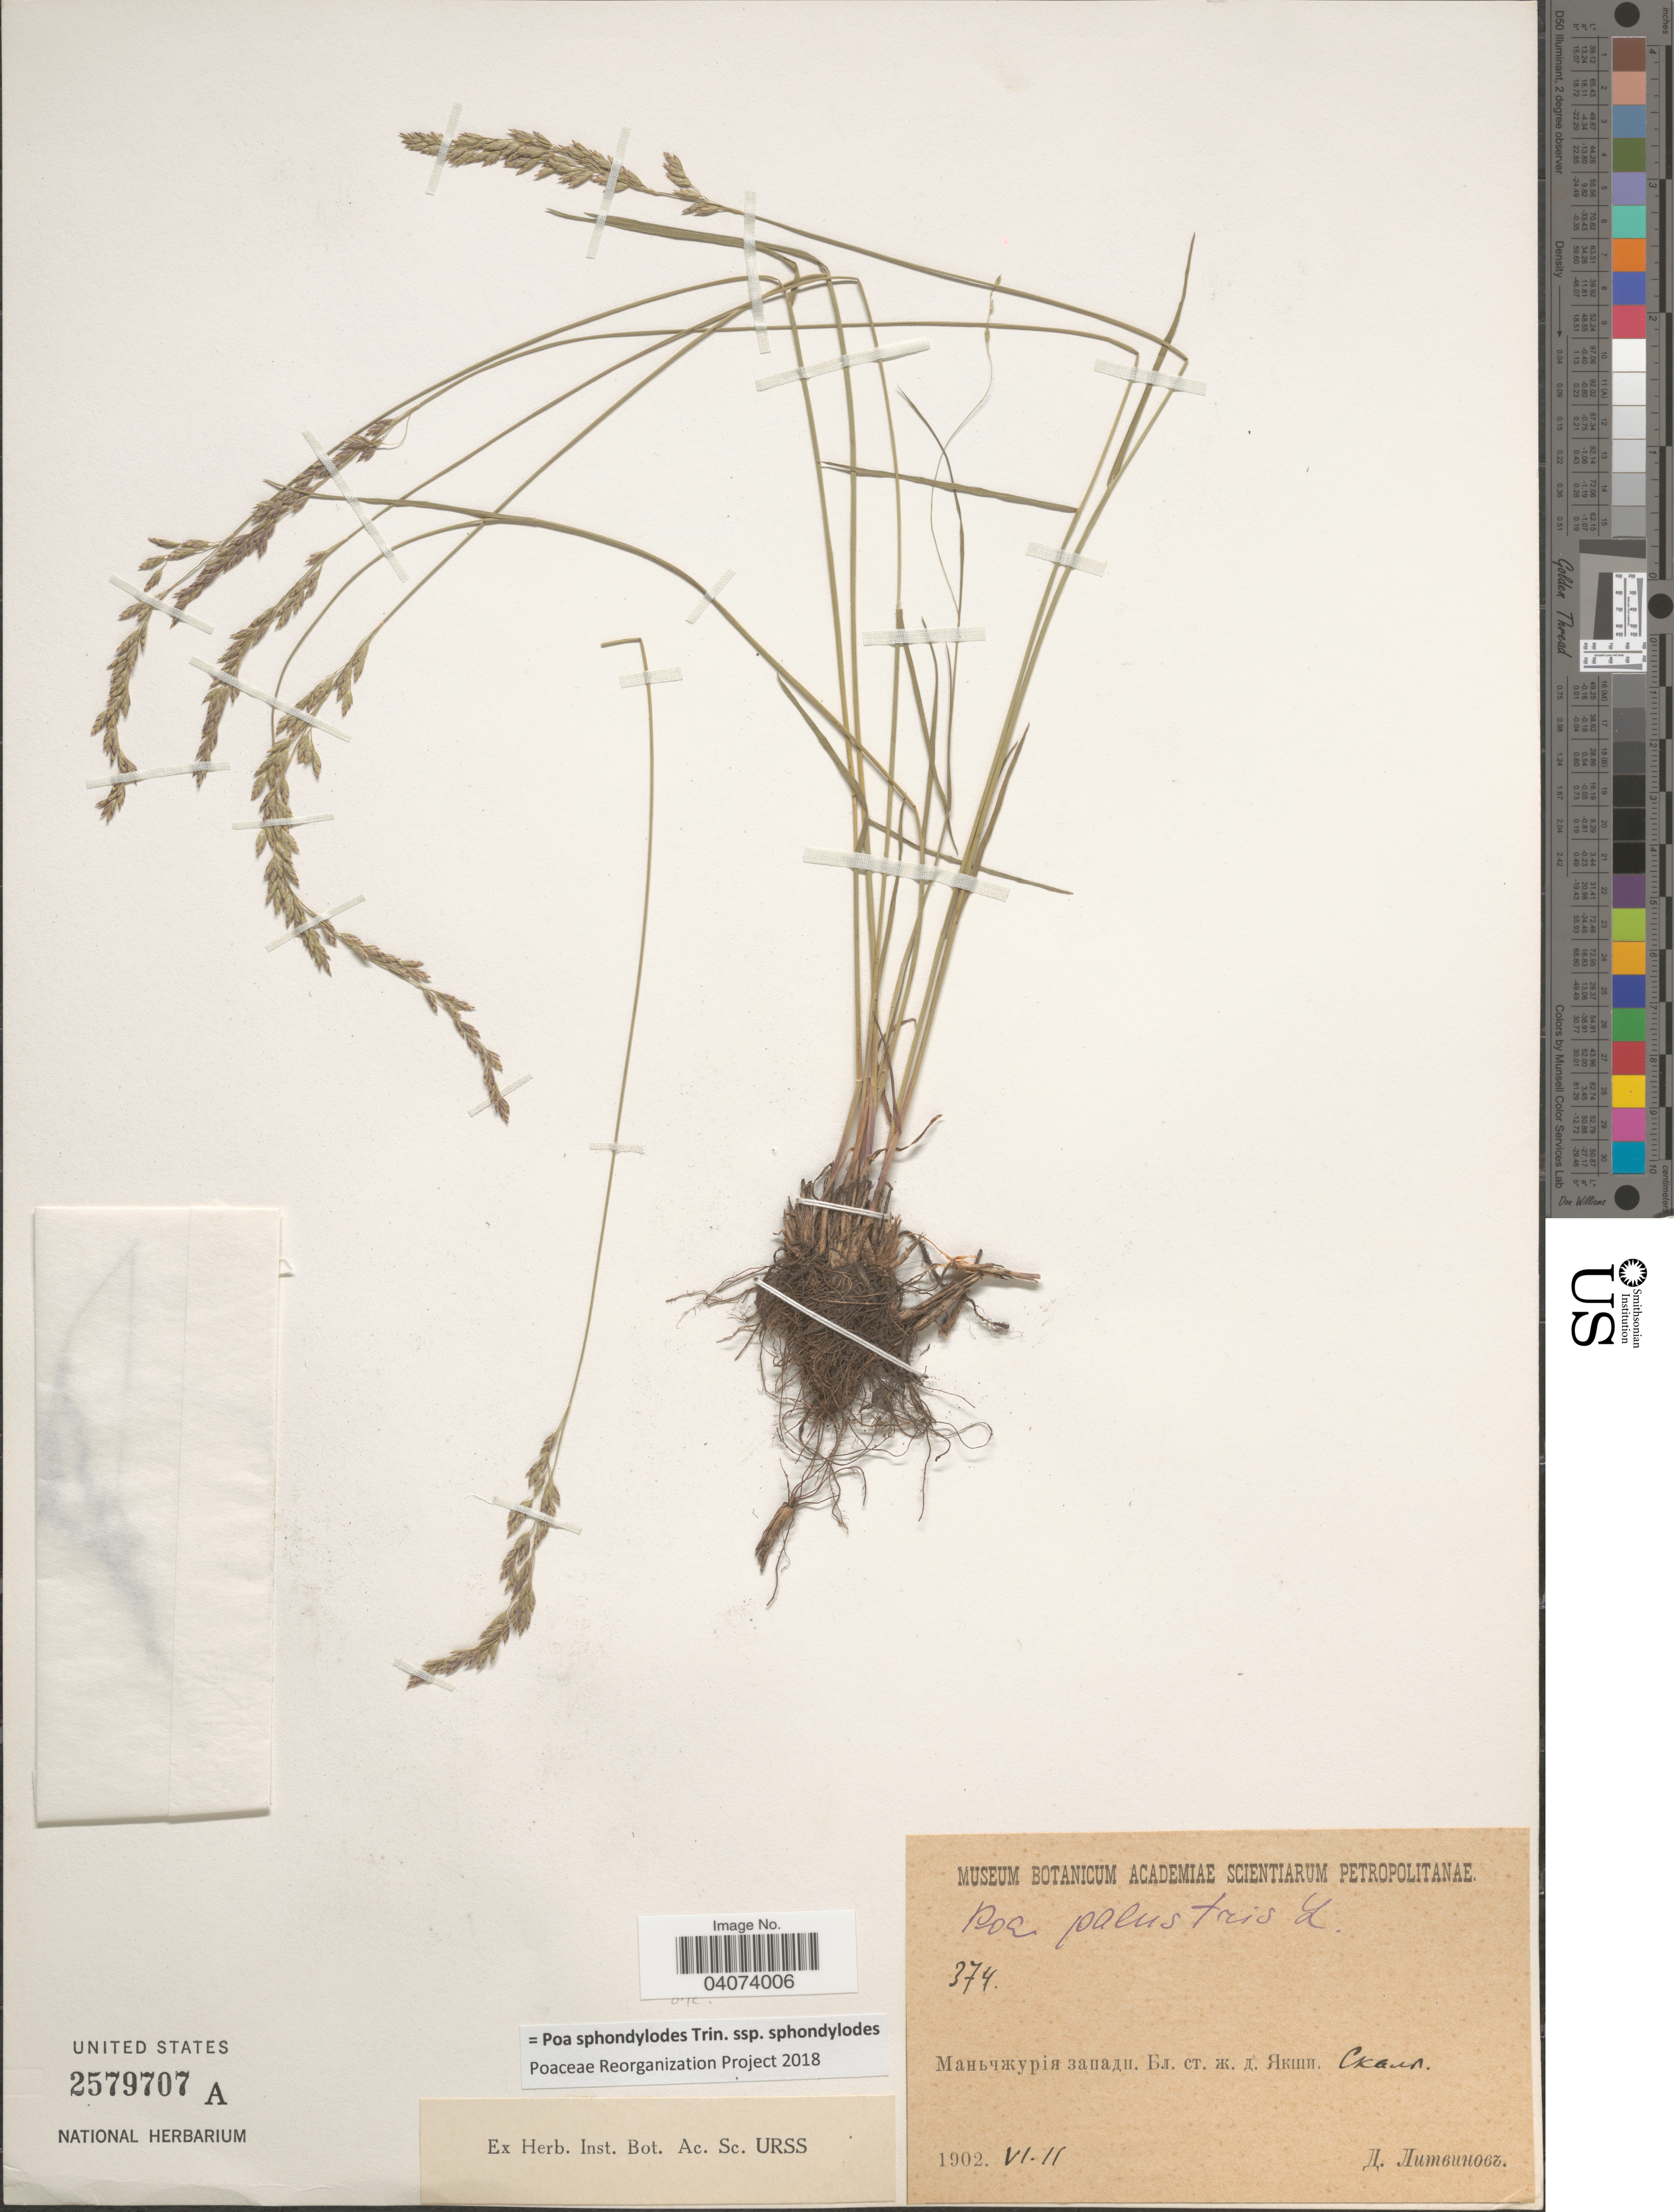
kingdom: Plantae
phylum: Tracheophyta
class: Liliopsida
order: Poales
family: Poaceae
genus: Poa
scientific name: Poa sphondylodes subsp. sphondylodes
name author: Trin.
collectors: D. Litvinov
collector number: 374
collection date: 1902-06-11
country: China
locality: Near railroad station Yakshy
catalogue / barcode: US 2579707A